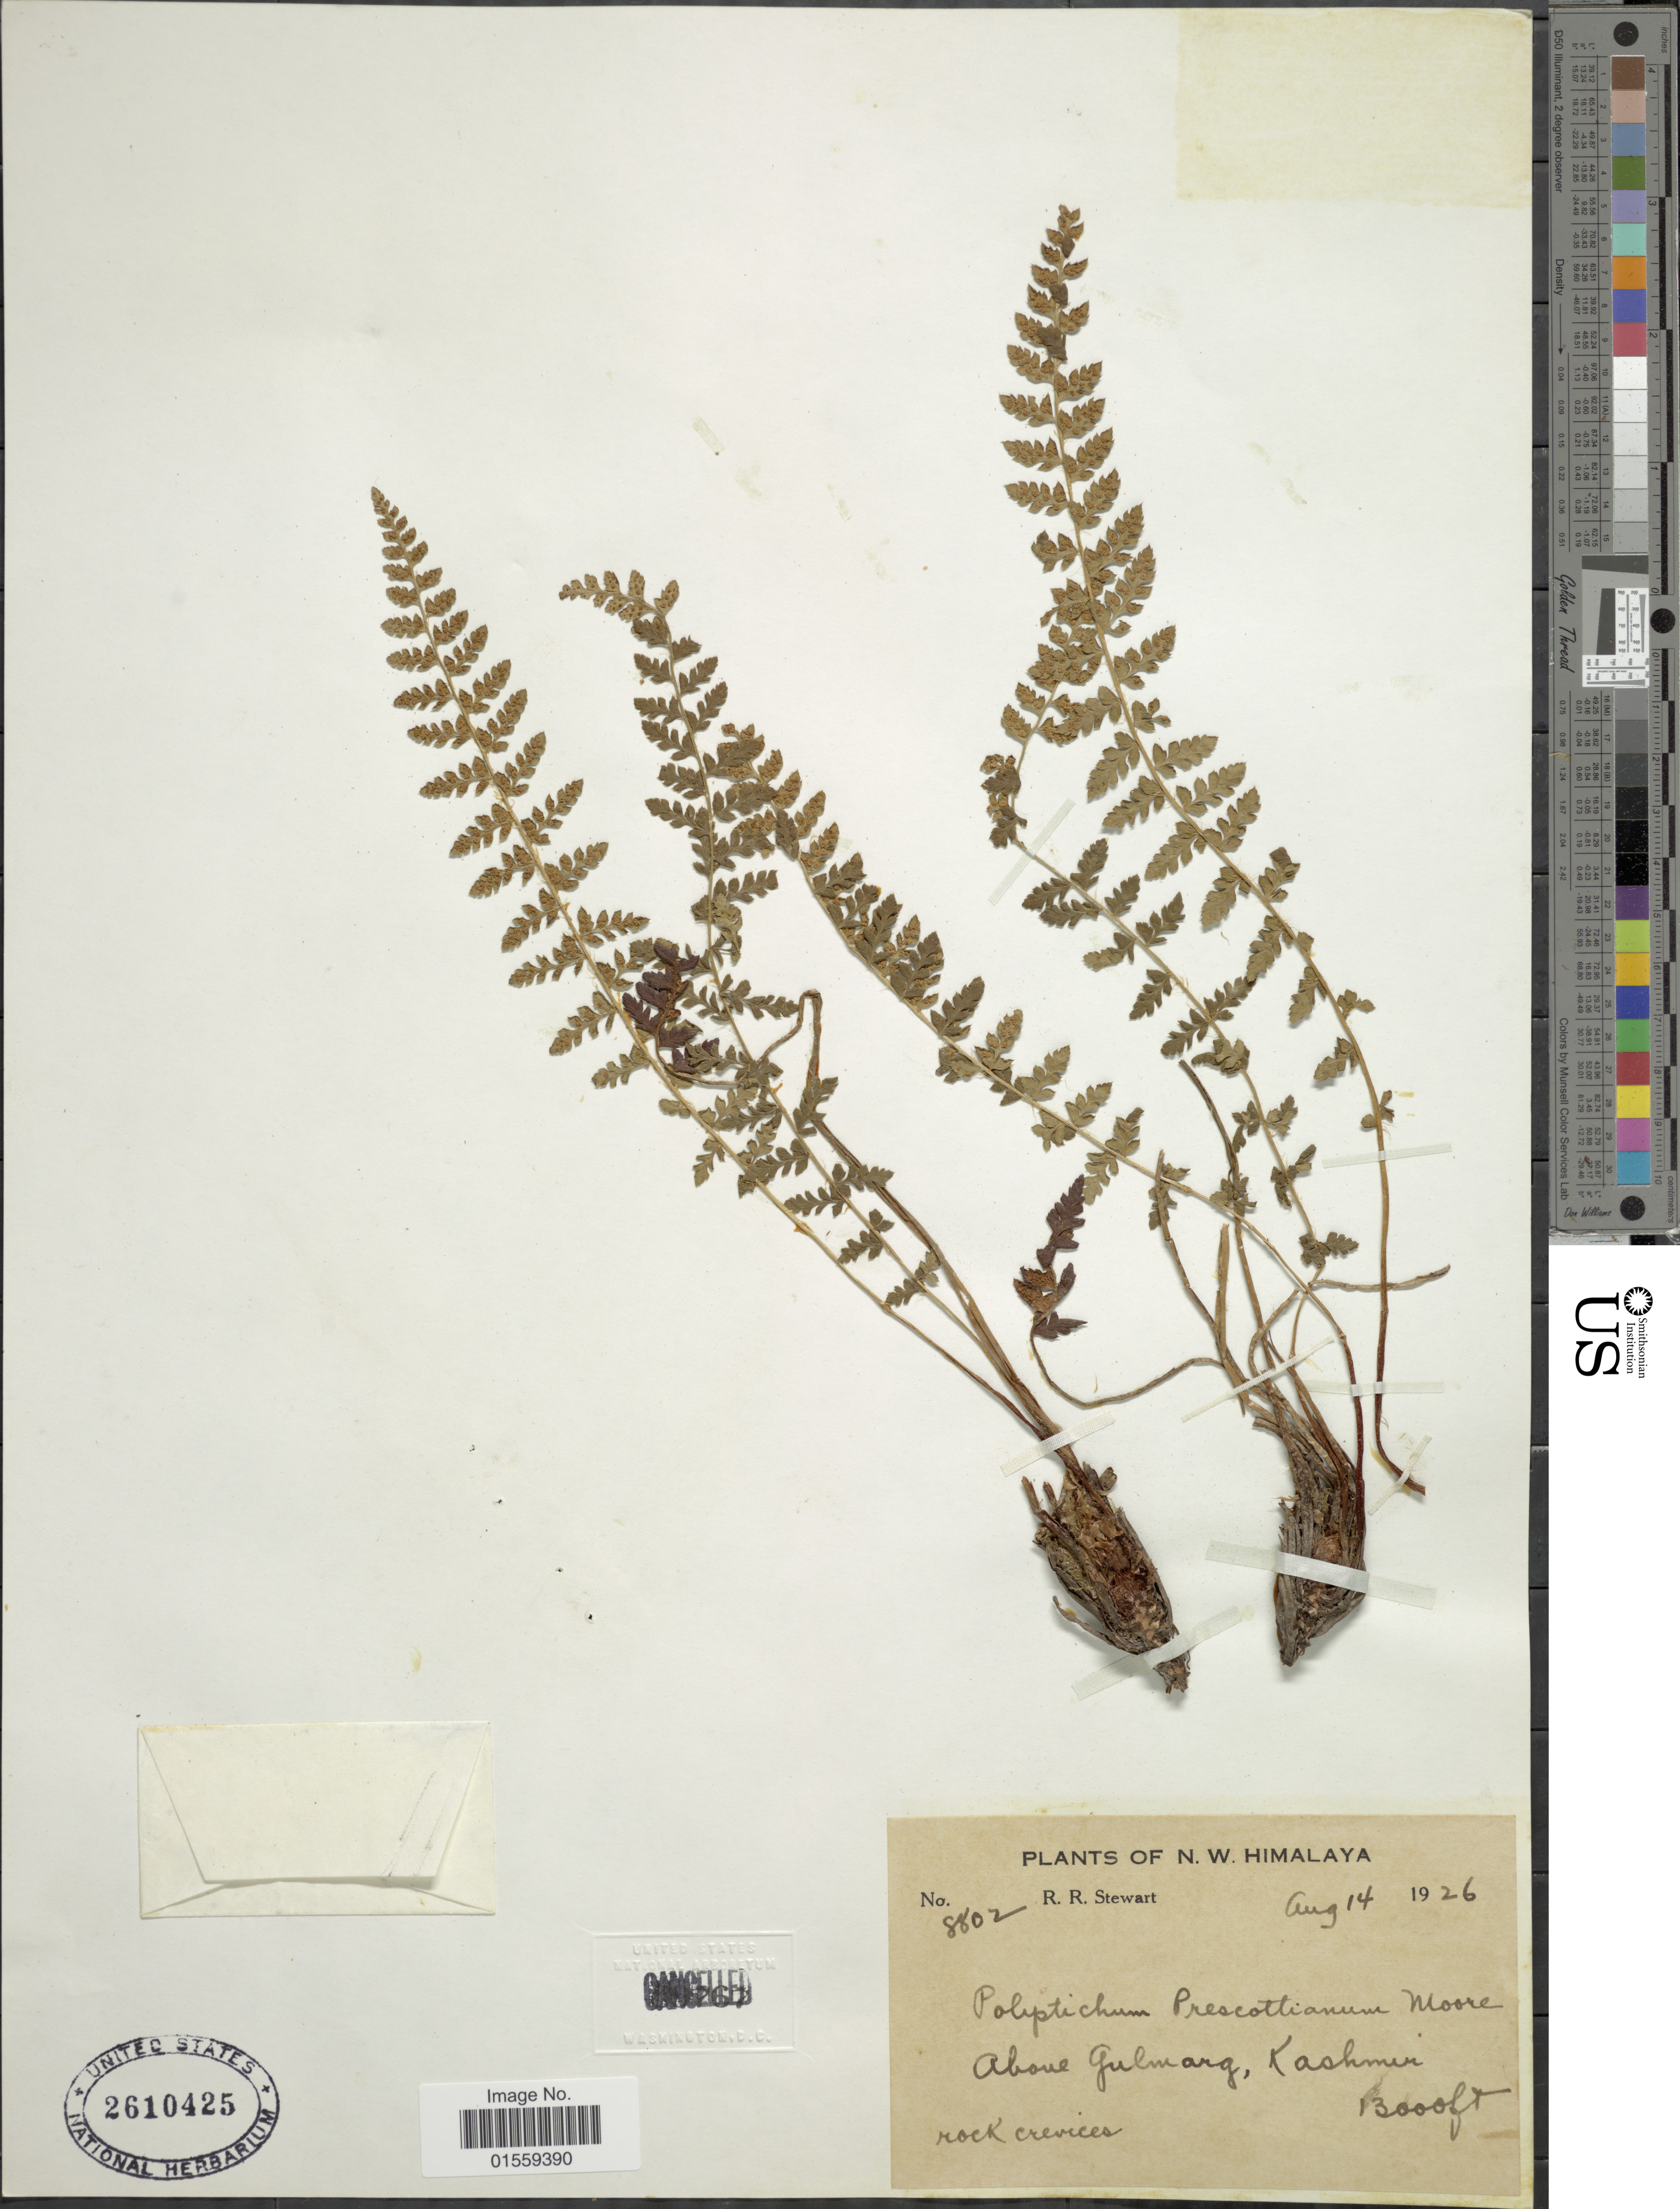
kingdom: Plantae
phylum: Tracheophyta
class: Polypodiopsida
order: Polypodiales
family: Dryopteridaceae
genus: Polystichum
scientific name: Polystichum prescottianum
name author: (Wall. ex Mett.) T. Moore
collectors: R. R. Stewart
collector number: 8802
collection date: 1926-08-14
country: India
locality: N. W. Himalaya, Above Gulmar, Kashmir, rock crevices.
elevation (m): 3962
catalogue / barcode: US 2610425